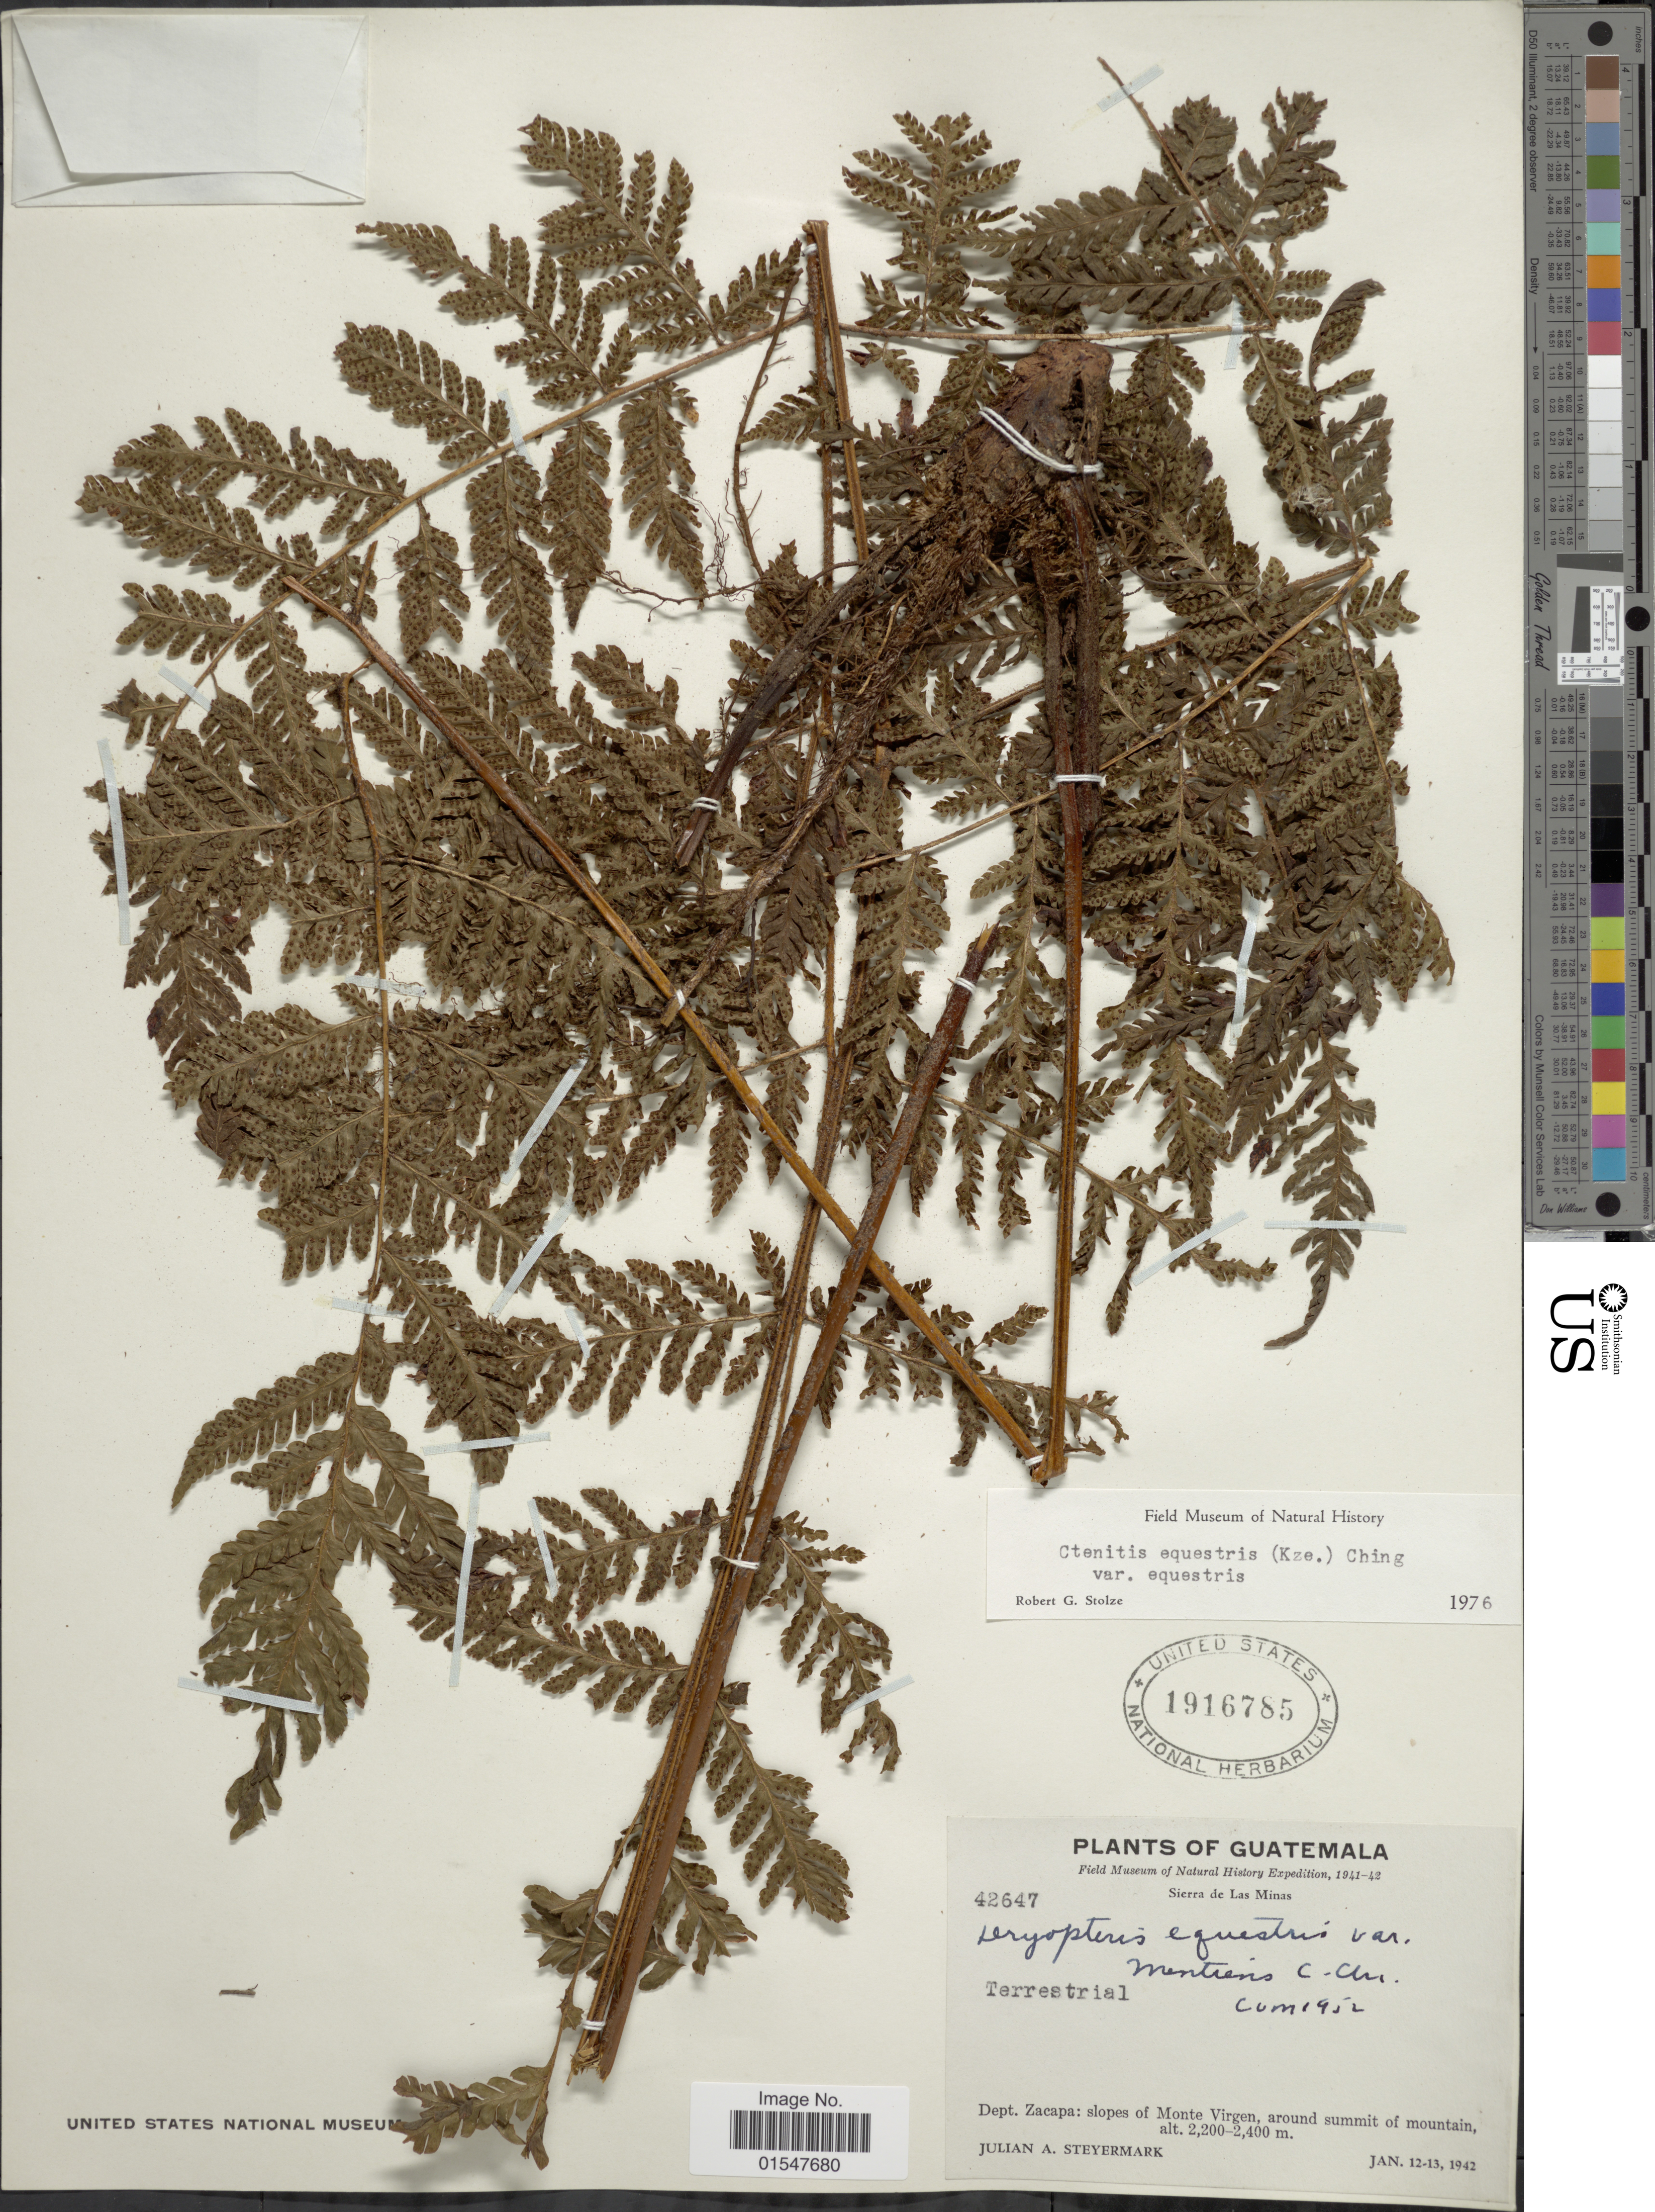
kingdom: Plantae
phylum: Tracheophyta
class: Polypodiopsida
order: Polypodiales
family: Dryopteridaceae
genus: Ctenitis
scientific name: Ctenitis equestris var. equestris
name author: (Kunze) Ching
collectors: J. Steyermark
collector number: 42647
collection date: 1942-01-12/1942-01-13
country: Guatemala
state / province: Zacapa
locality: Sierra de Las Minas. Dept. Zacapa: slopes of Monte Virgen, around summit of mountain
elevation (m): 2200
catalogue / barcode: US 1916785